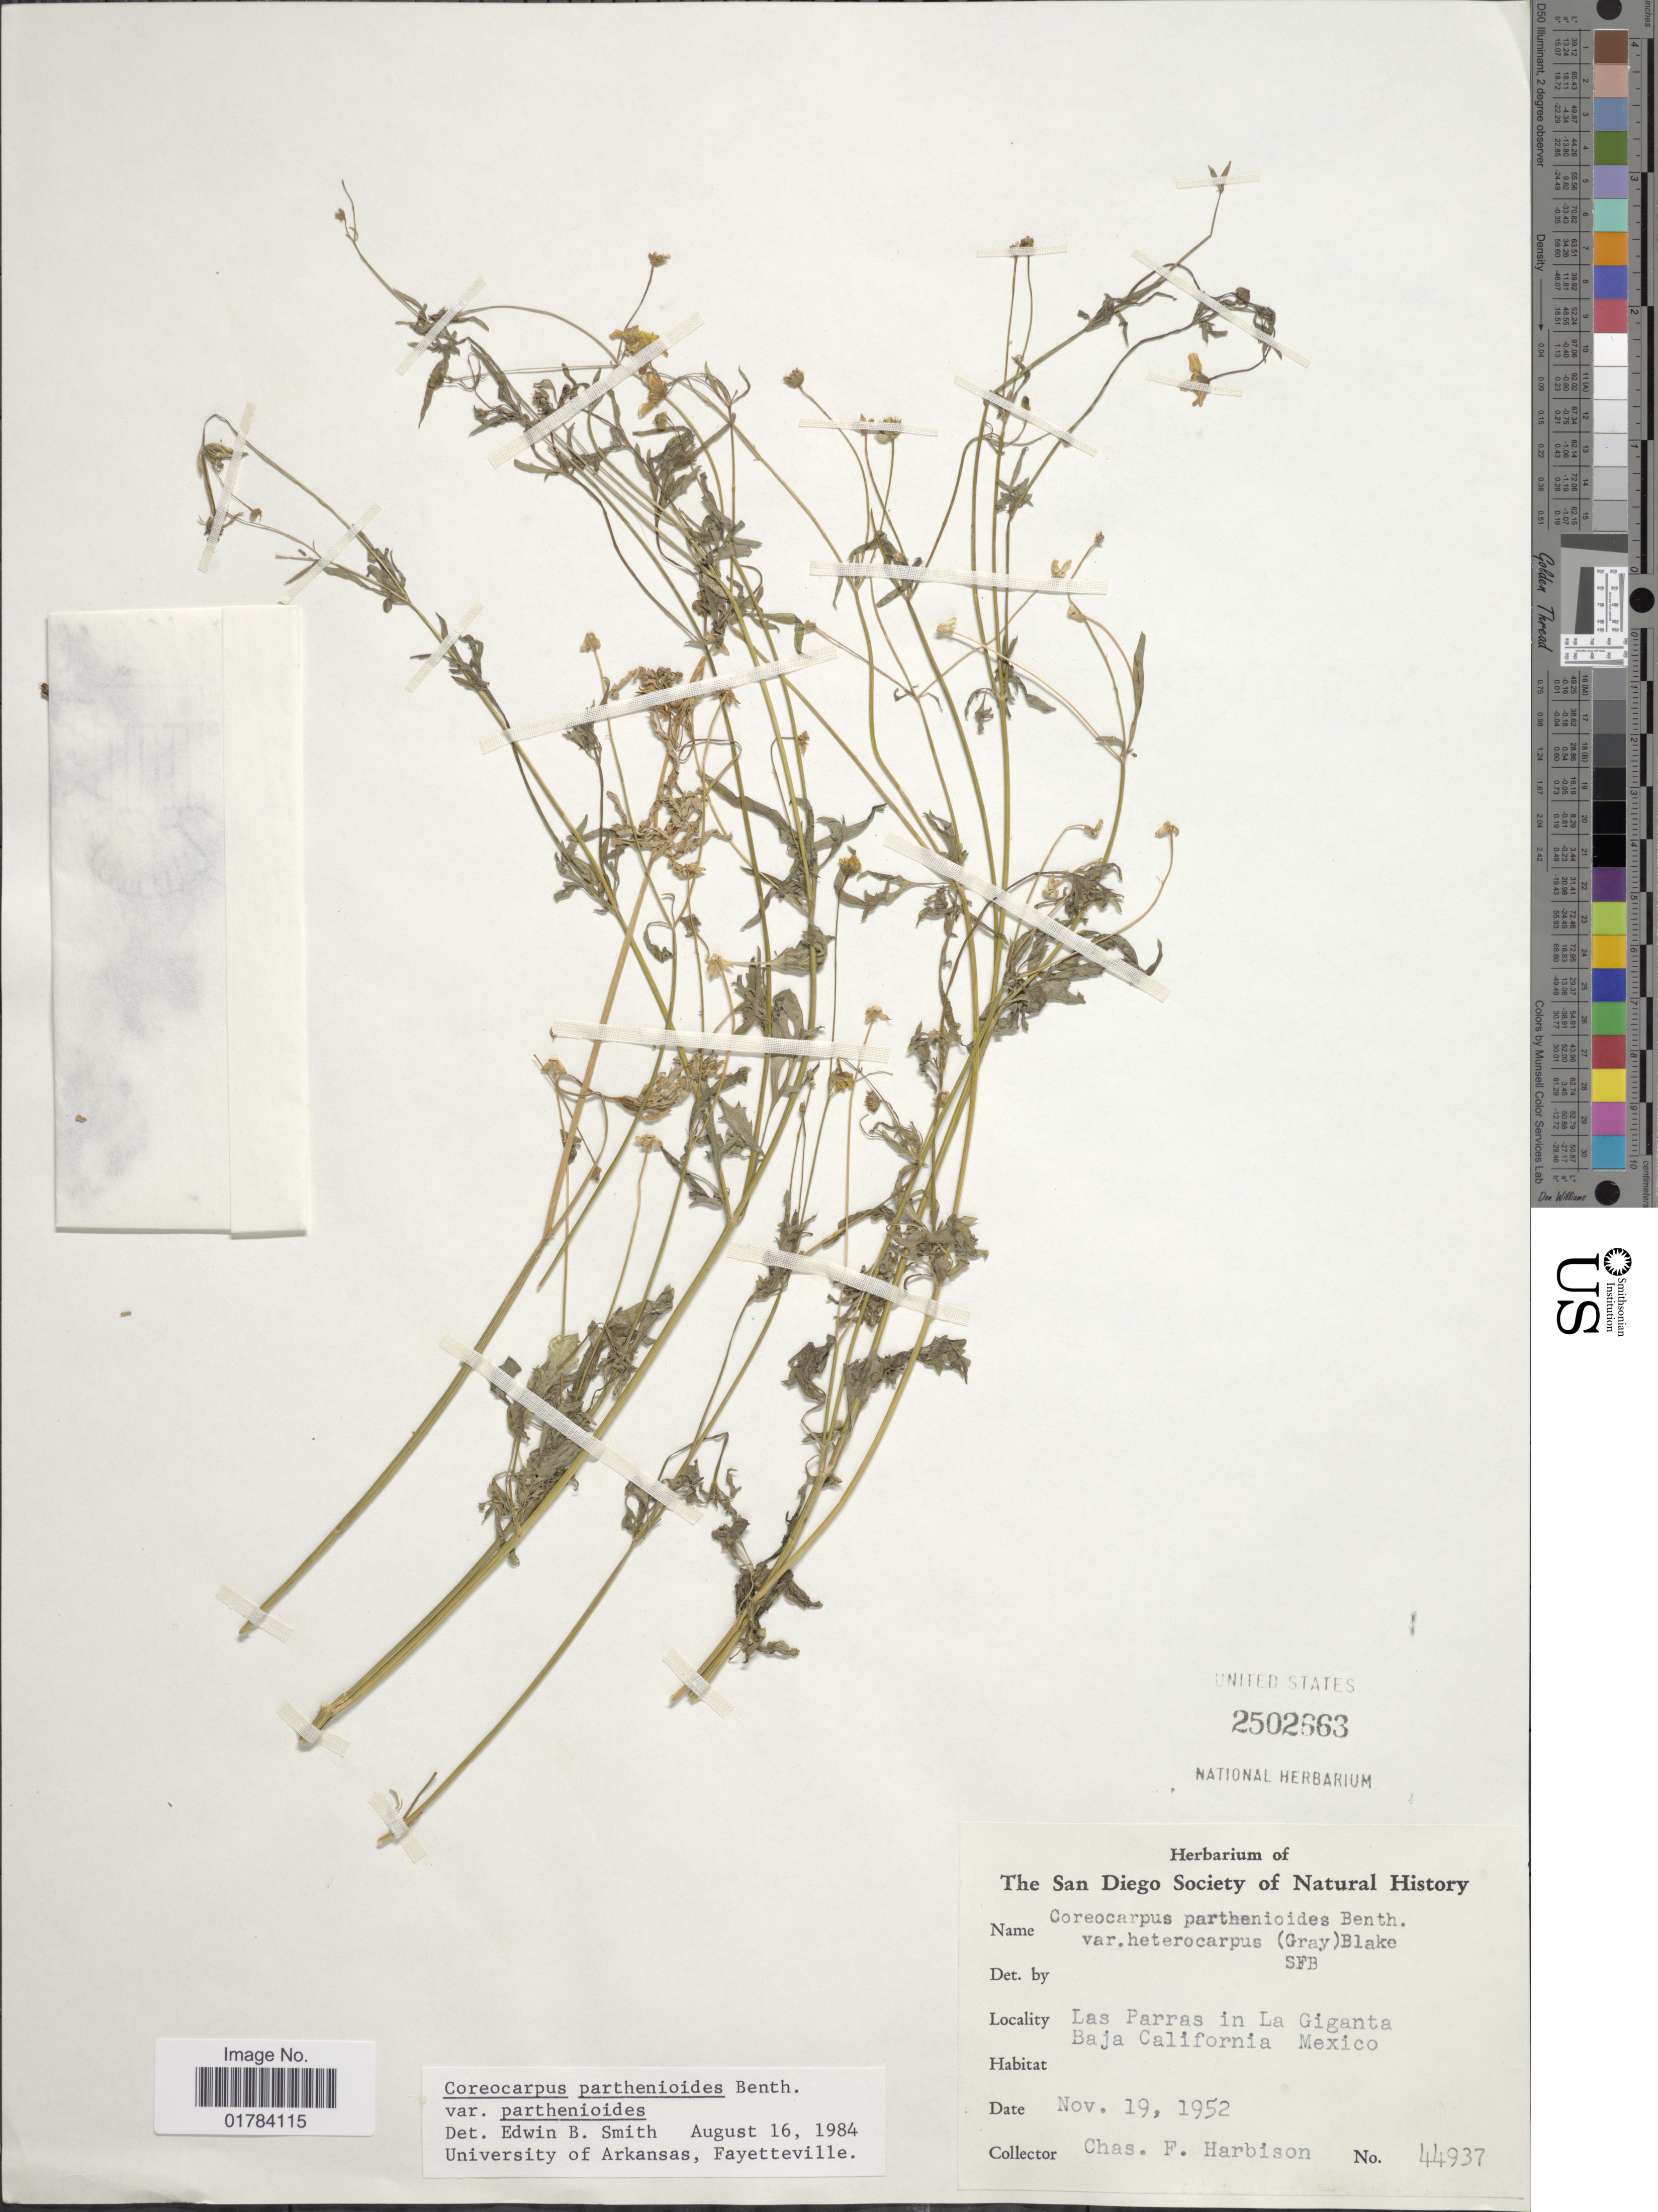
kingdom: Plantae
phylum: Tracheophyta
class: Magnoliopsida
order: Asterales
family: Asteraceae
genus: Coreocarpus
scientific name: Coreocarpus parthenioides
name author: Benth.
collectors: C. F. Harbison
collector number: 44937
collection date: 1952-11-19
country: Mexico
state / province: Baja California Sur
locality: Las Parras in La Giganta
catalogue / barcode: US 2502663